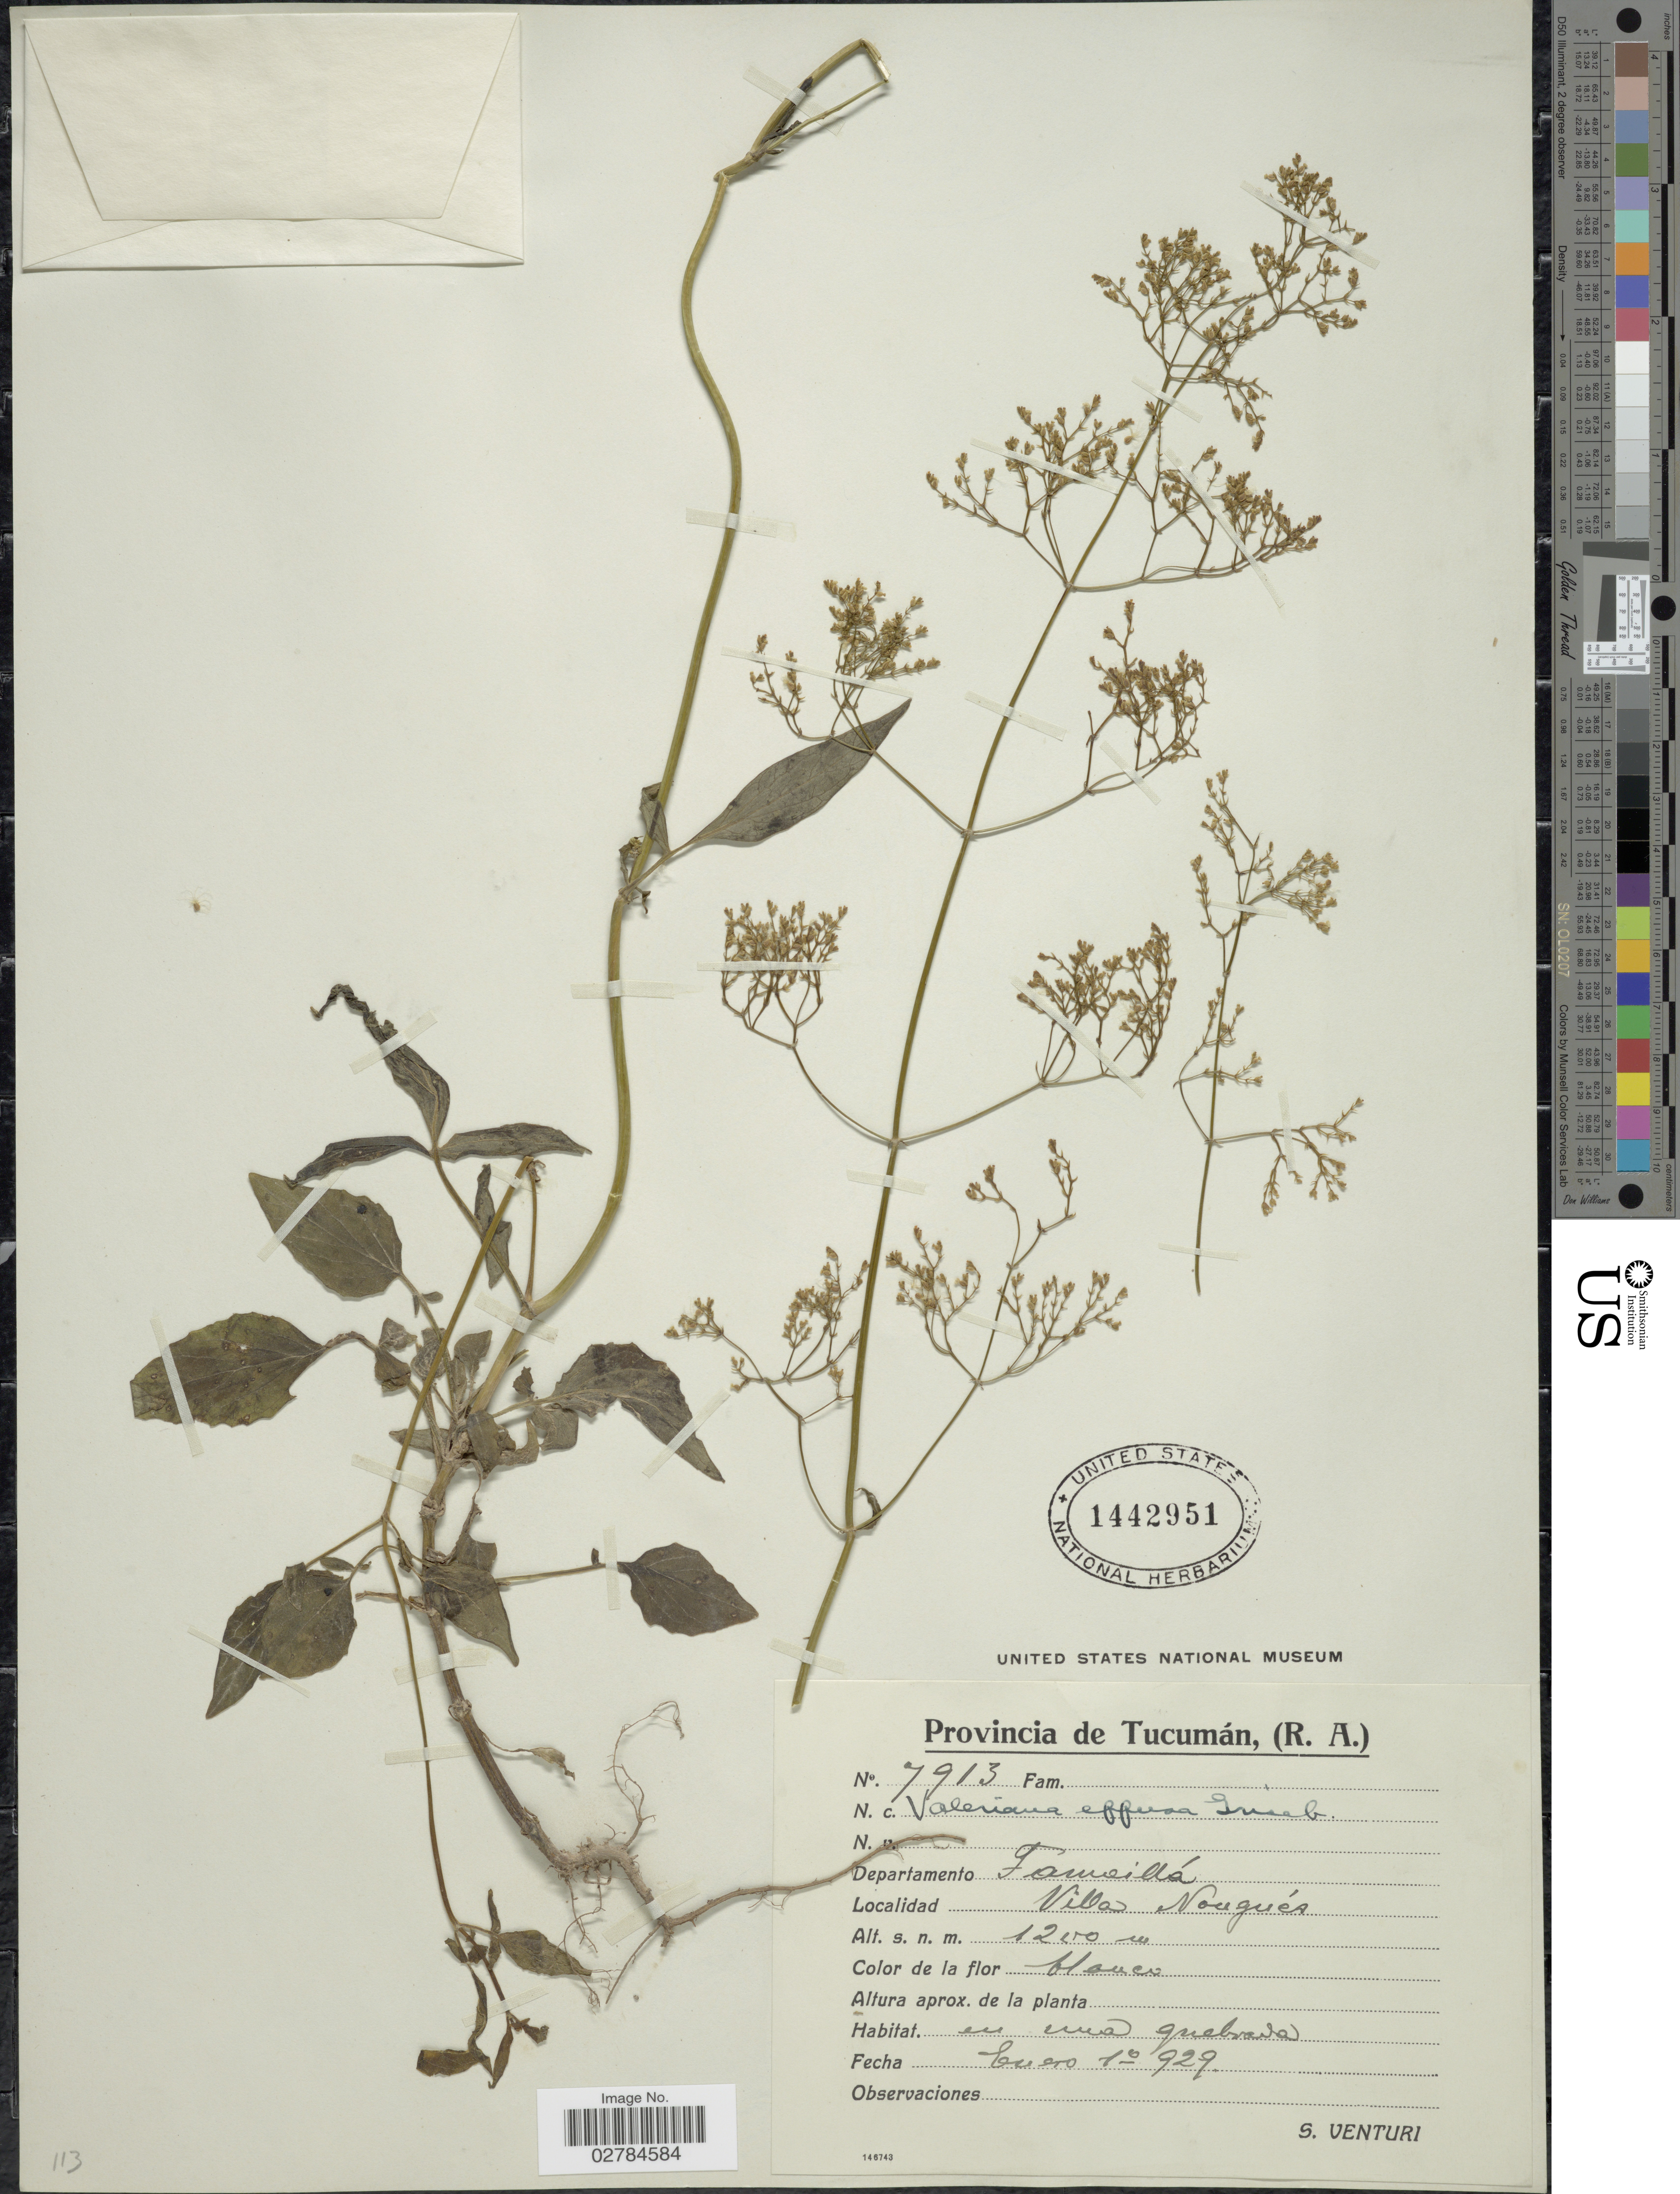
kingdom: Plantae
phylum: Tracheophyta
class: Magnoliopsida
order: Dipsacales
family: Caprifoliaceae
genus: Valeriana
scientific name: Valeriana effusa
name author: Griseb.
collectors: S. Venturi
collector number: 7913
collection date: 1929-01-01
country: Argentina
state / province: Tucuman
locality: Provincia de Tucumán, (R.A.), Departamento Famaillá, Villa Nougués.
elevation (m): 1200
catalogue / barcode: US 1442951